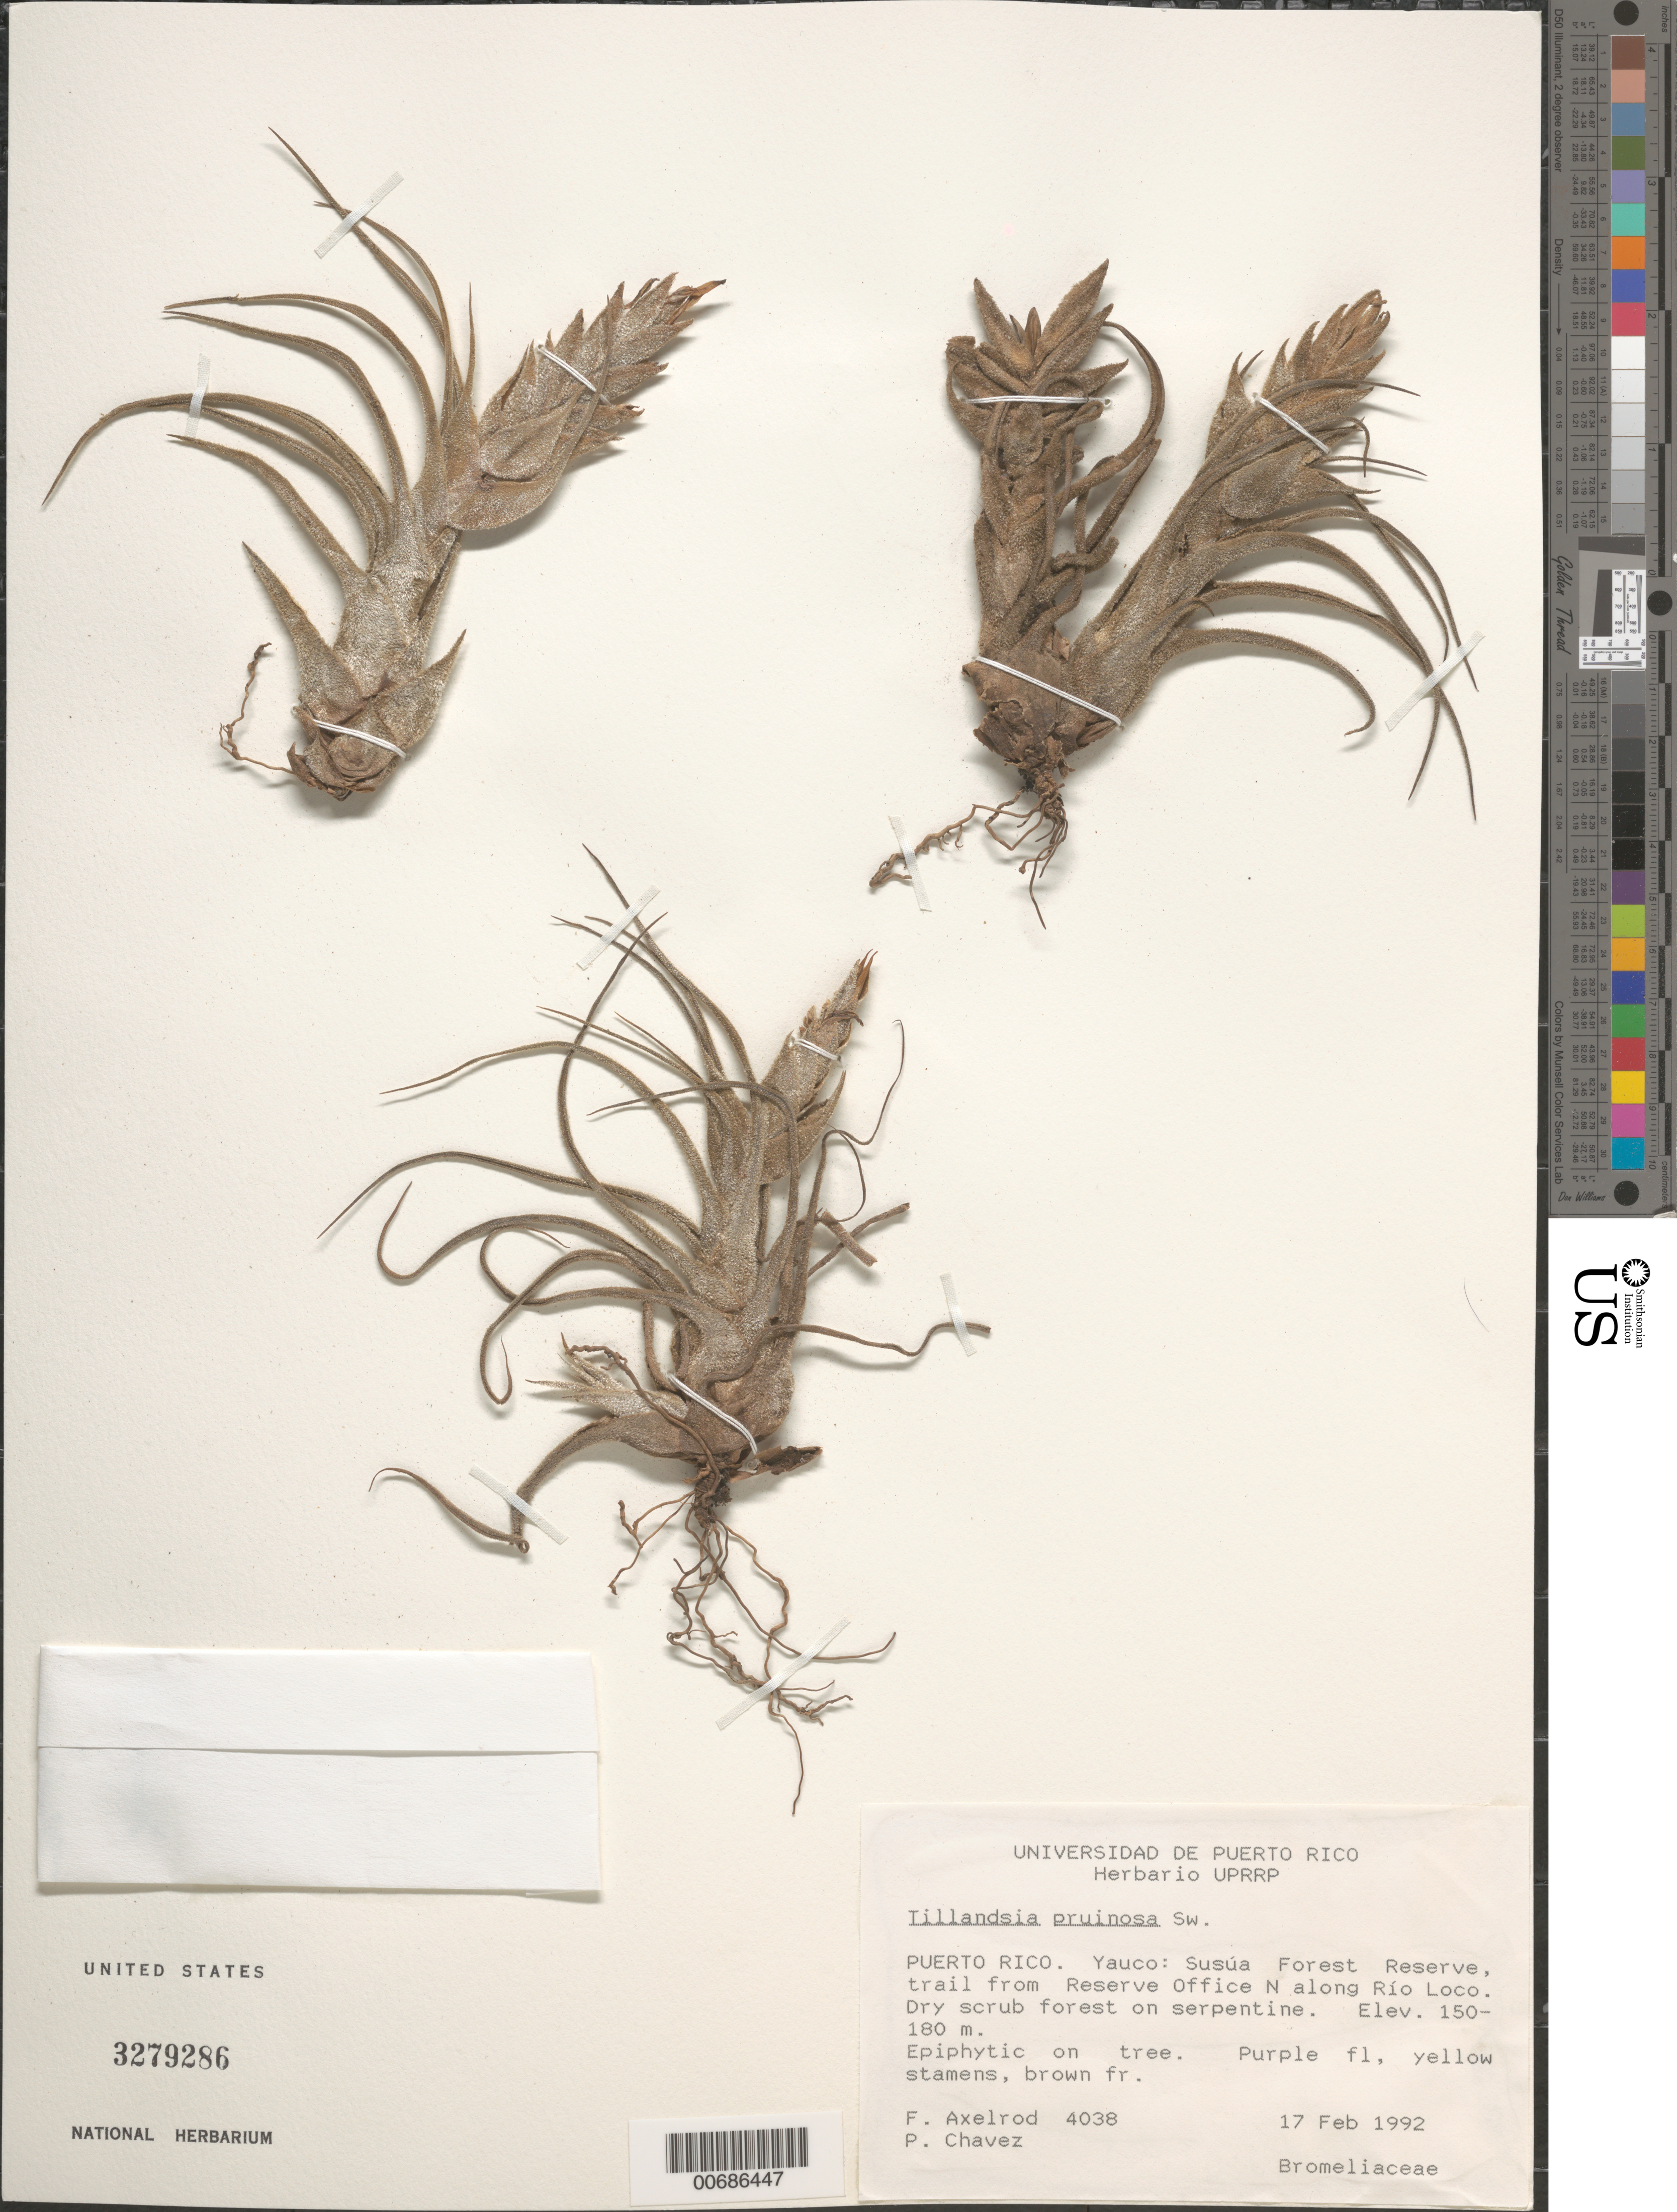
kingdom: Plantae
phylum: Tracheophyta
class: Liliopsida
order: Poales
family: Bromeliaceae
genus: Tillandsia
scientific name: Tillandsia pruinosa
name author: Sw.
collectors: F. S. Axelrod & P. Chavez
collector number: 4038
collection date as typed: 17 Feb 1992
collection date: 1992-02-17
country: Puerto Rico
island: Greater Antilles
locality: Yauco: Susúa Forest Reserve, trail from reserve office N along Río Loco.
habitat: Dry scrub forest on serpentine. On a tree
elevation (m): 150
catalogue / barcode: US 3279286